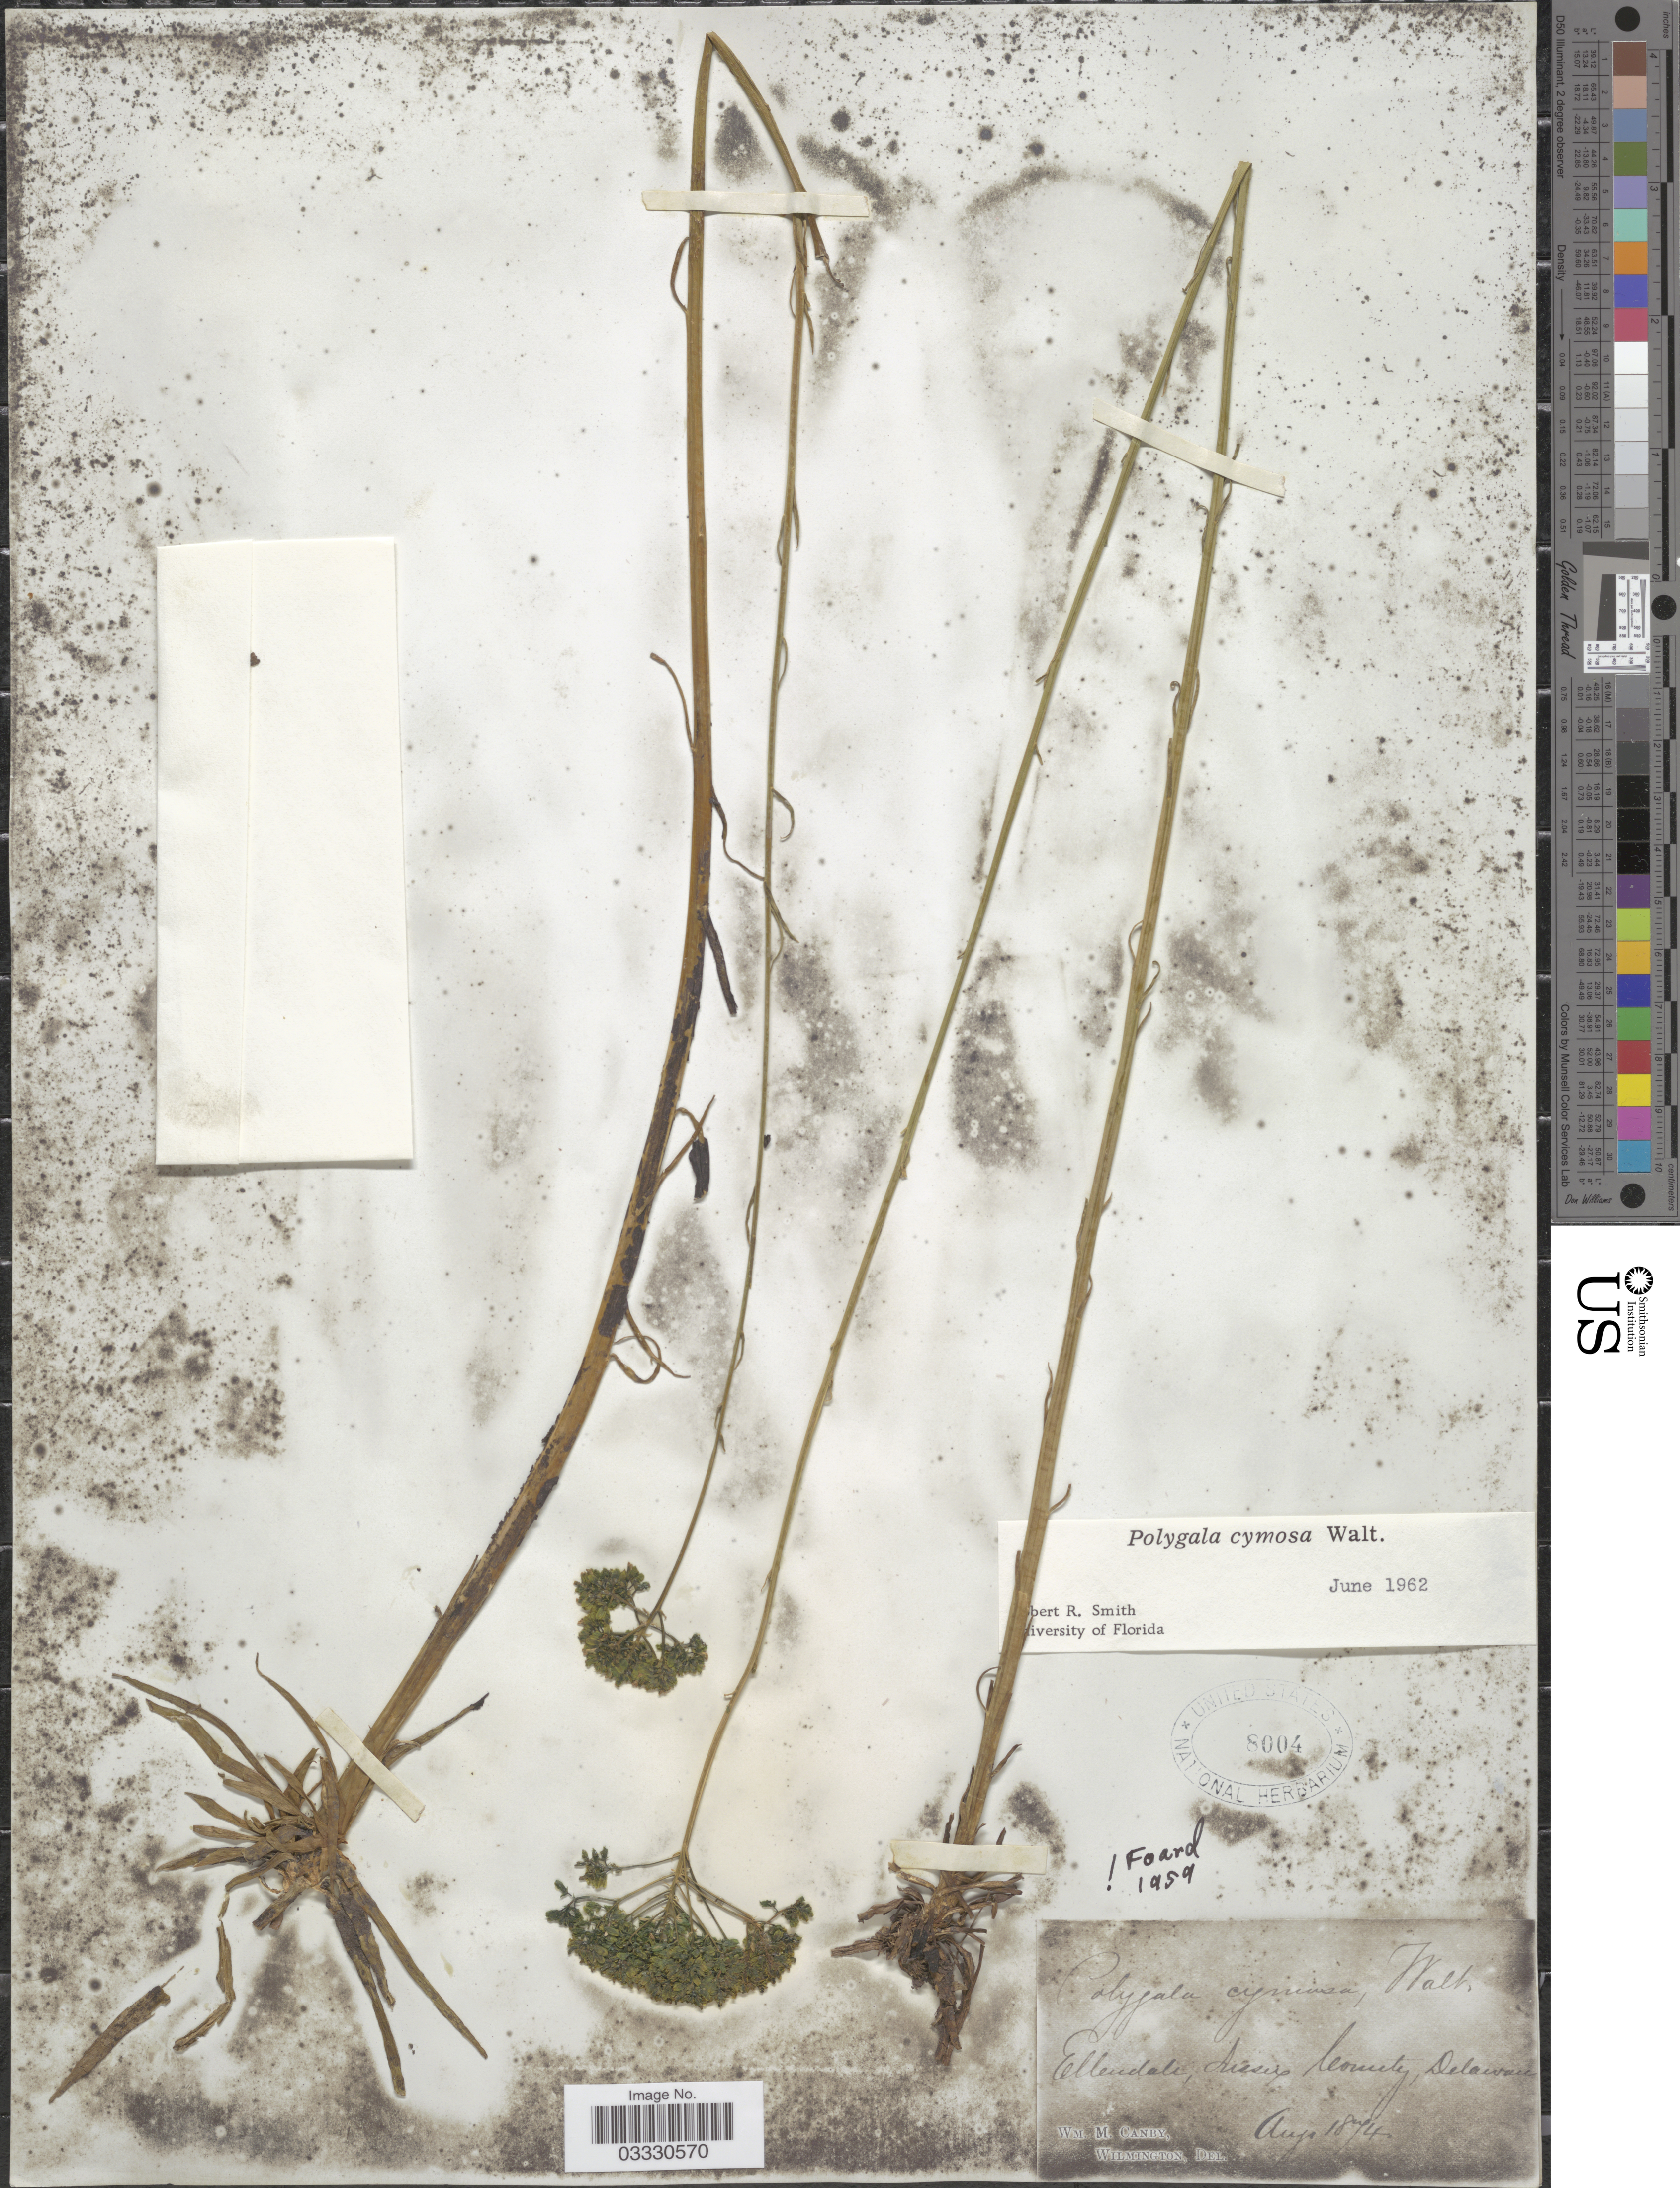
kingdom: Plantae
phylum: Tracheophyta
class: Magnoliopsida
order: Fabales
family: Polygalaceae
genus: Polygala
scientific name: Polygala cymosa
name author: Walter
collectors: W. M. Canby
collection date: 1874-08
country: United States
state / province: Delaware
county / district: Sussex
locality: Ellendale, Sussex County.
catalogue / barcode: US 8004